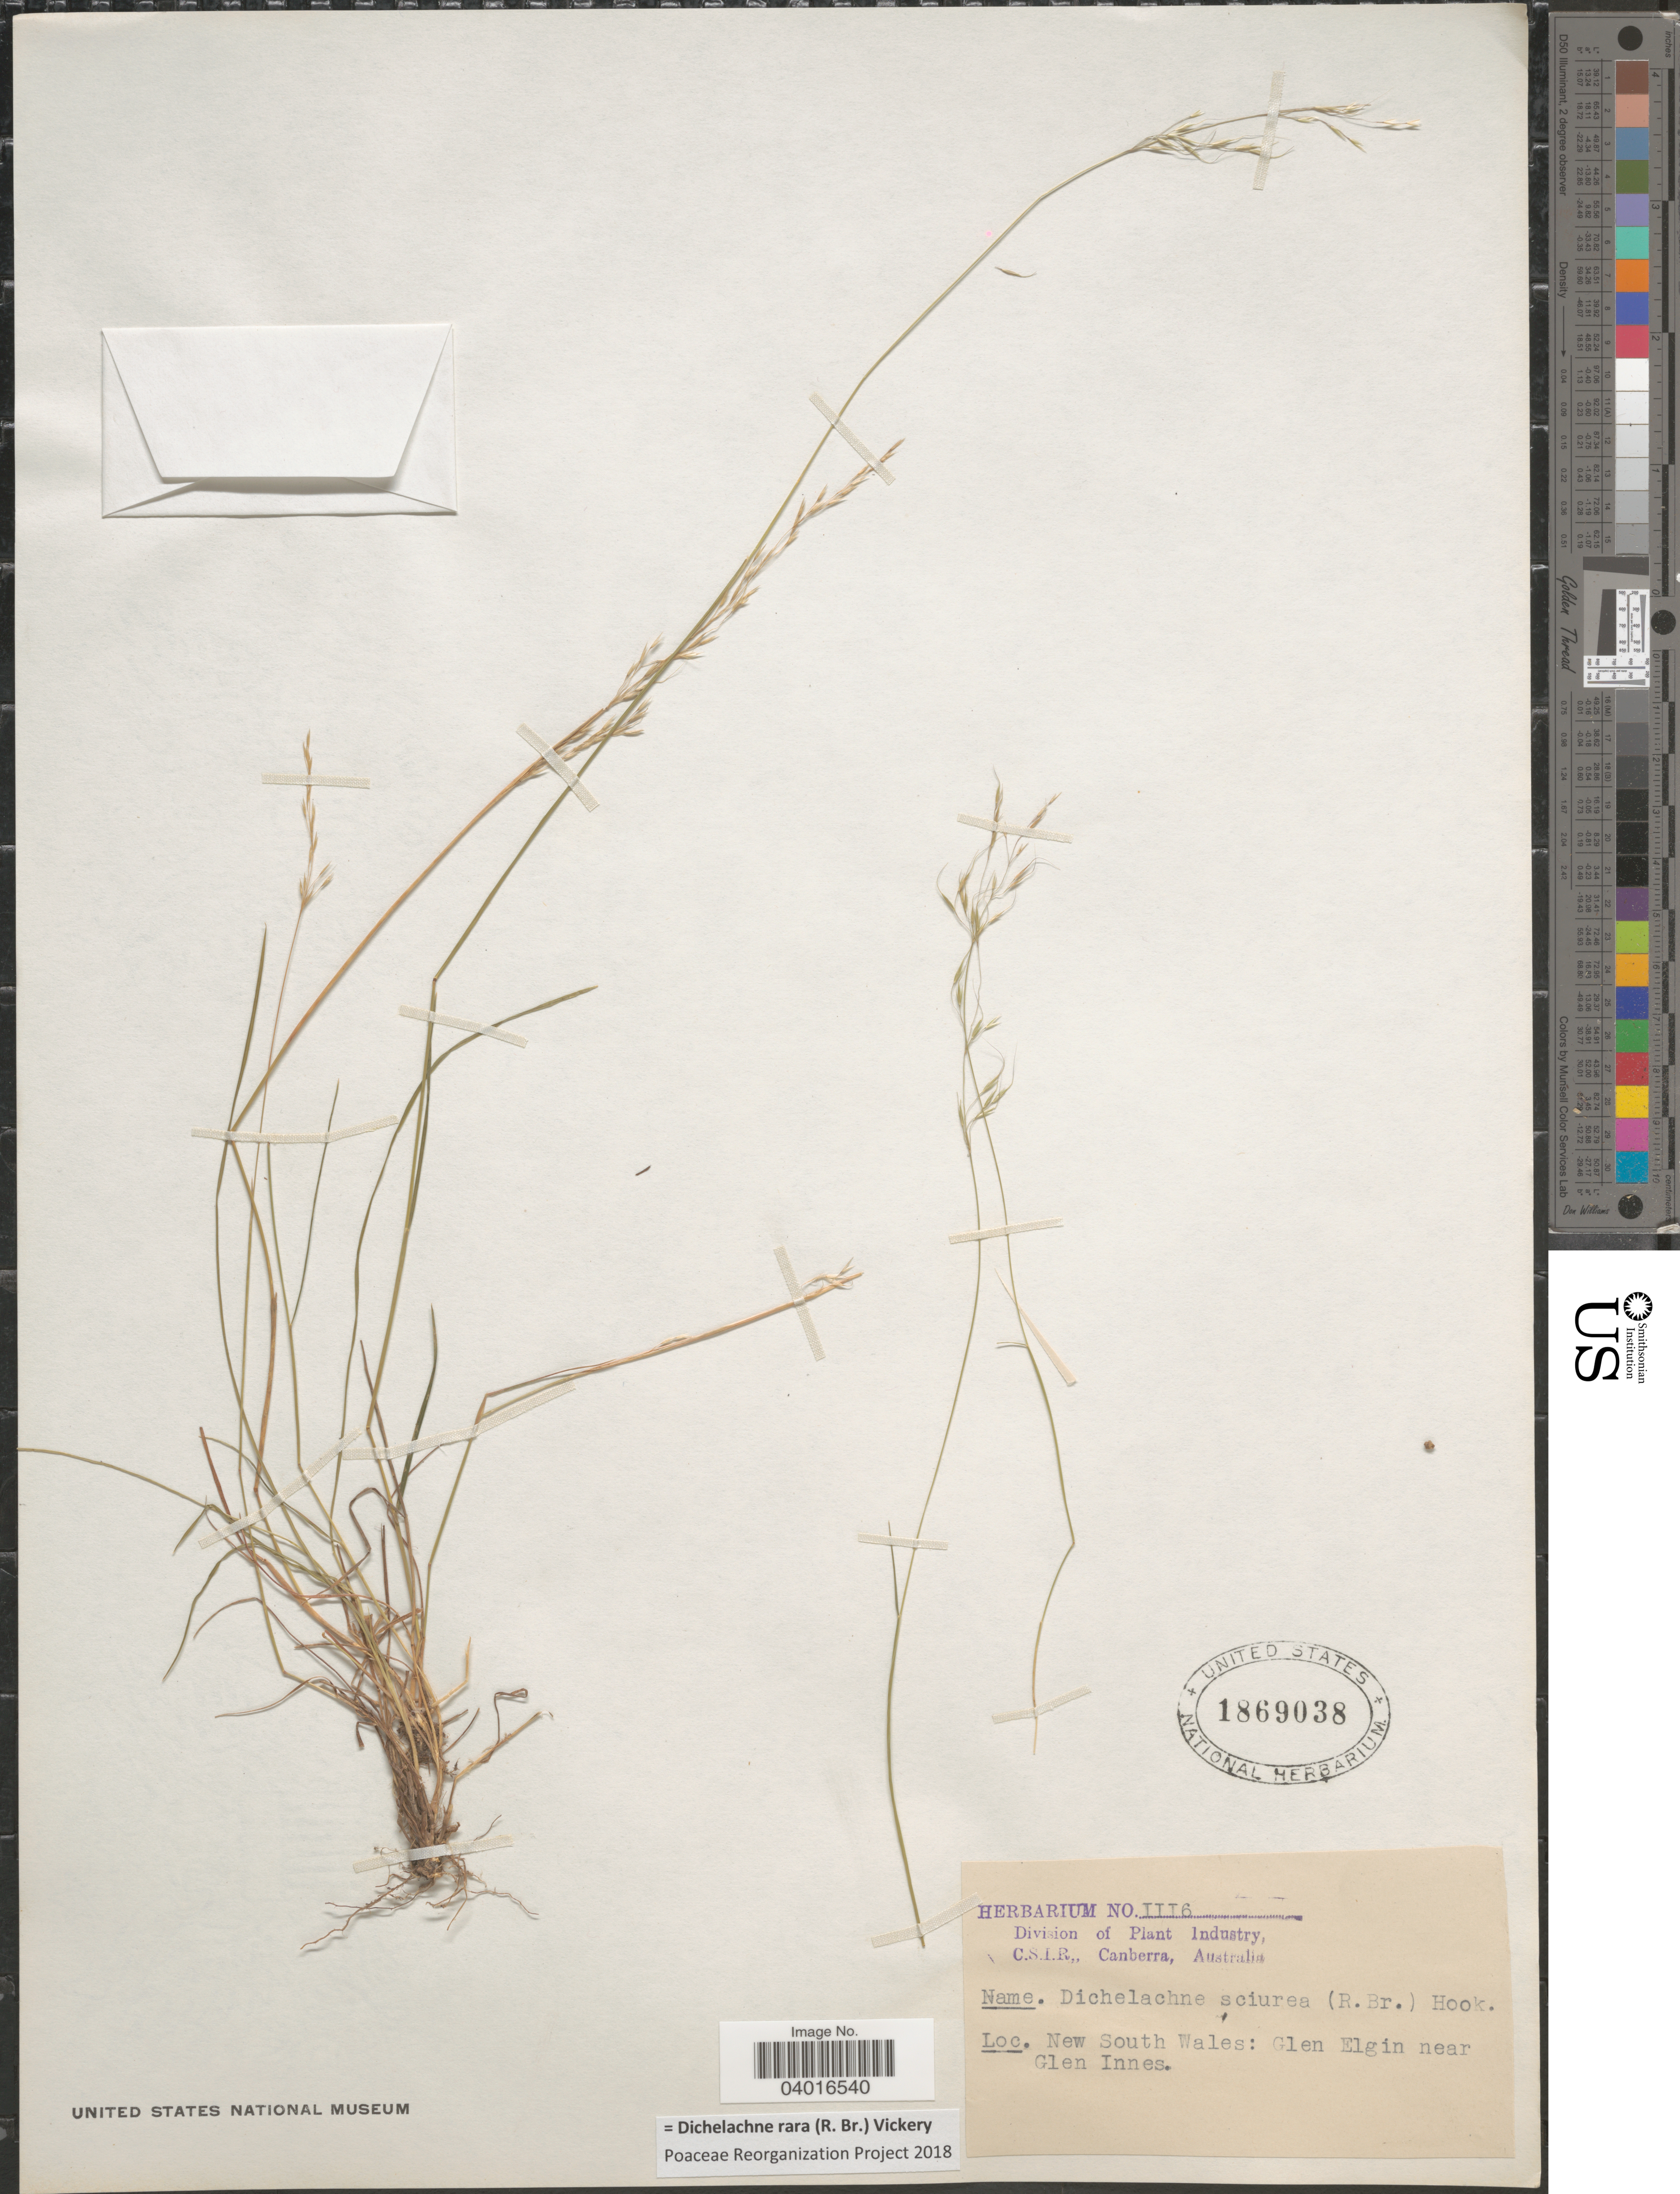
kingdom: Plantae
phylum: Tracheophyta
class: Liliopsida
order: Poales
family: Poaceae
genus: Dichelachne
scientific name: Dichelachne rara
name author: (R. Br.) Vickery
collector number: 1116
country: Australia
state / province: New South Wales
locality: Glen Elgin near Glen Innes.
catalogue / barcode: US 1869038